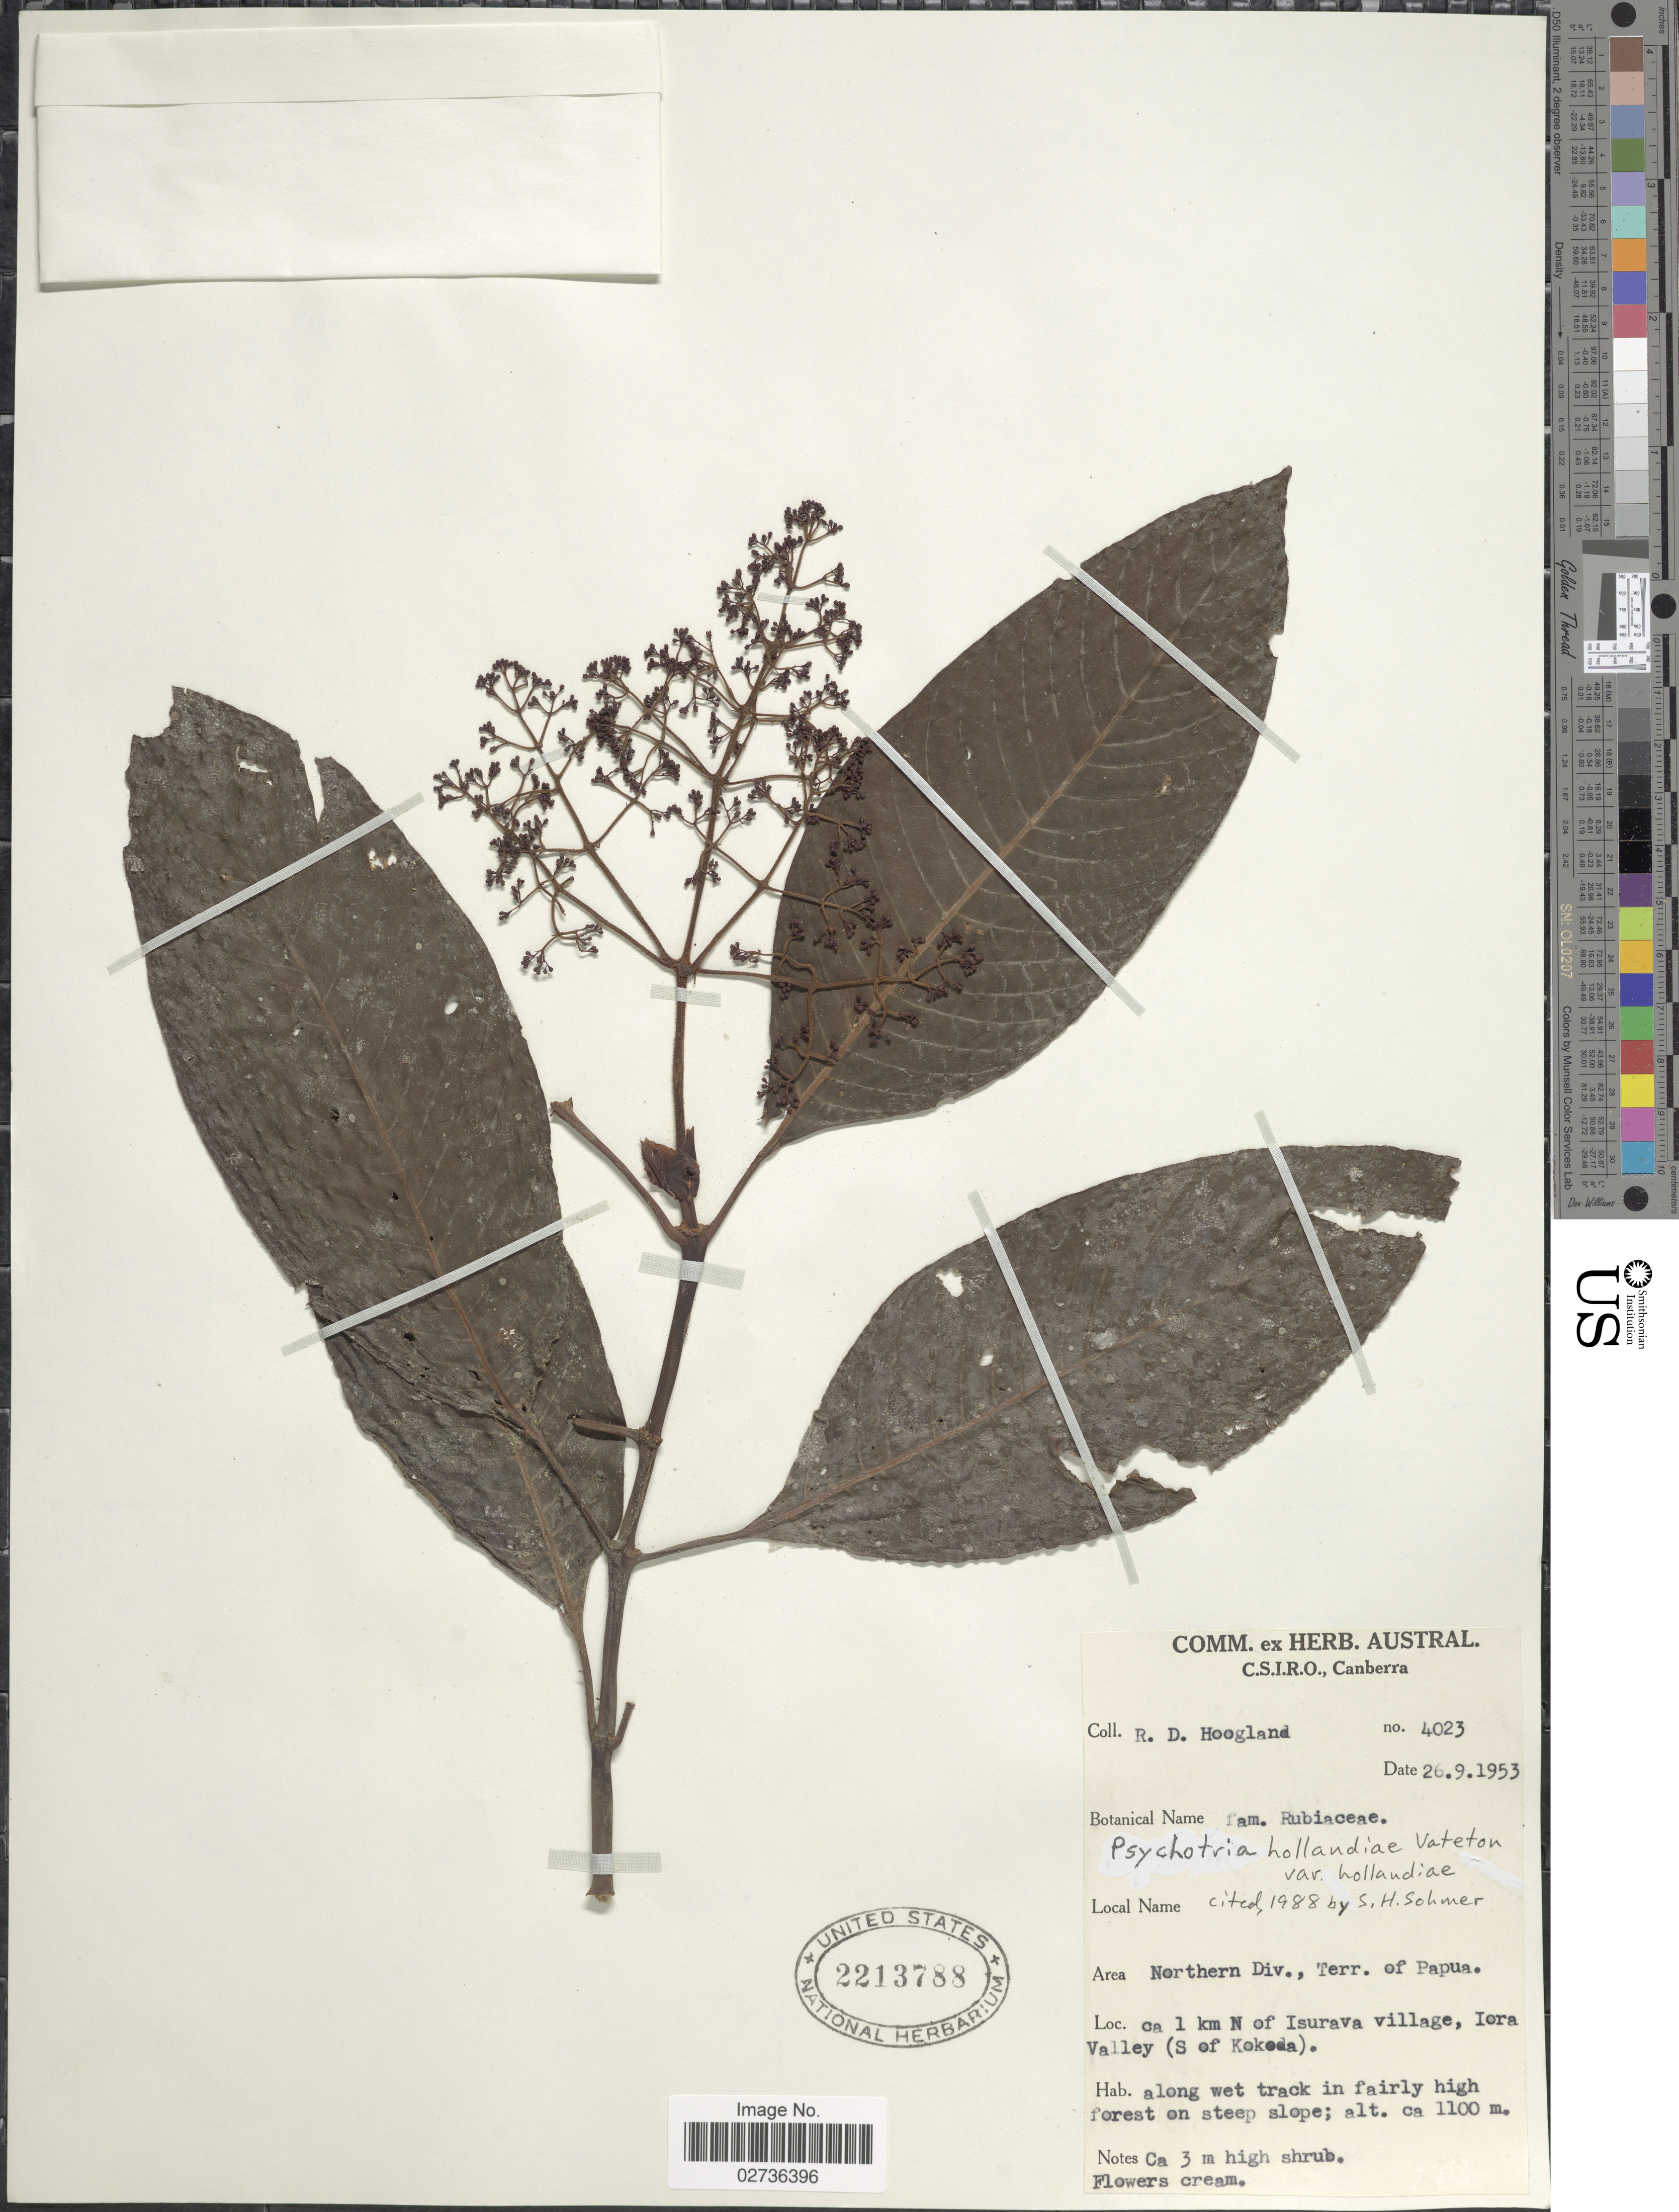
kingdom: Plantae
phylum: Tracheophyta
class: Magnoliopsida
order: Gentianales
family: Rubiaceae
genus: Psychotria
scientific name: Psychotria hollandiae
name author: Valeton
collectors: R. D. Hoogland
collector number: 4023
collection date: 1953-09-26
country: Papua New Guinea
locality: Northern Div., of Terr. of Papua, 1 km N of Isurava village, Iora Valley (S of Kokoda)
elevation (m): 1100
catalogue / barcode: US 2213788